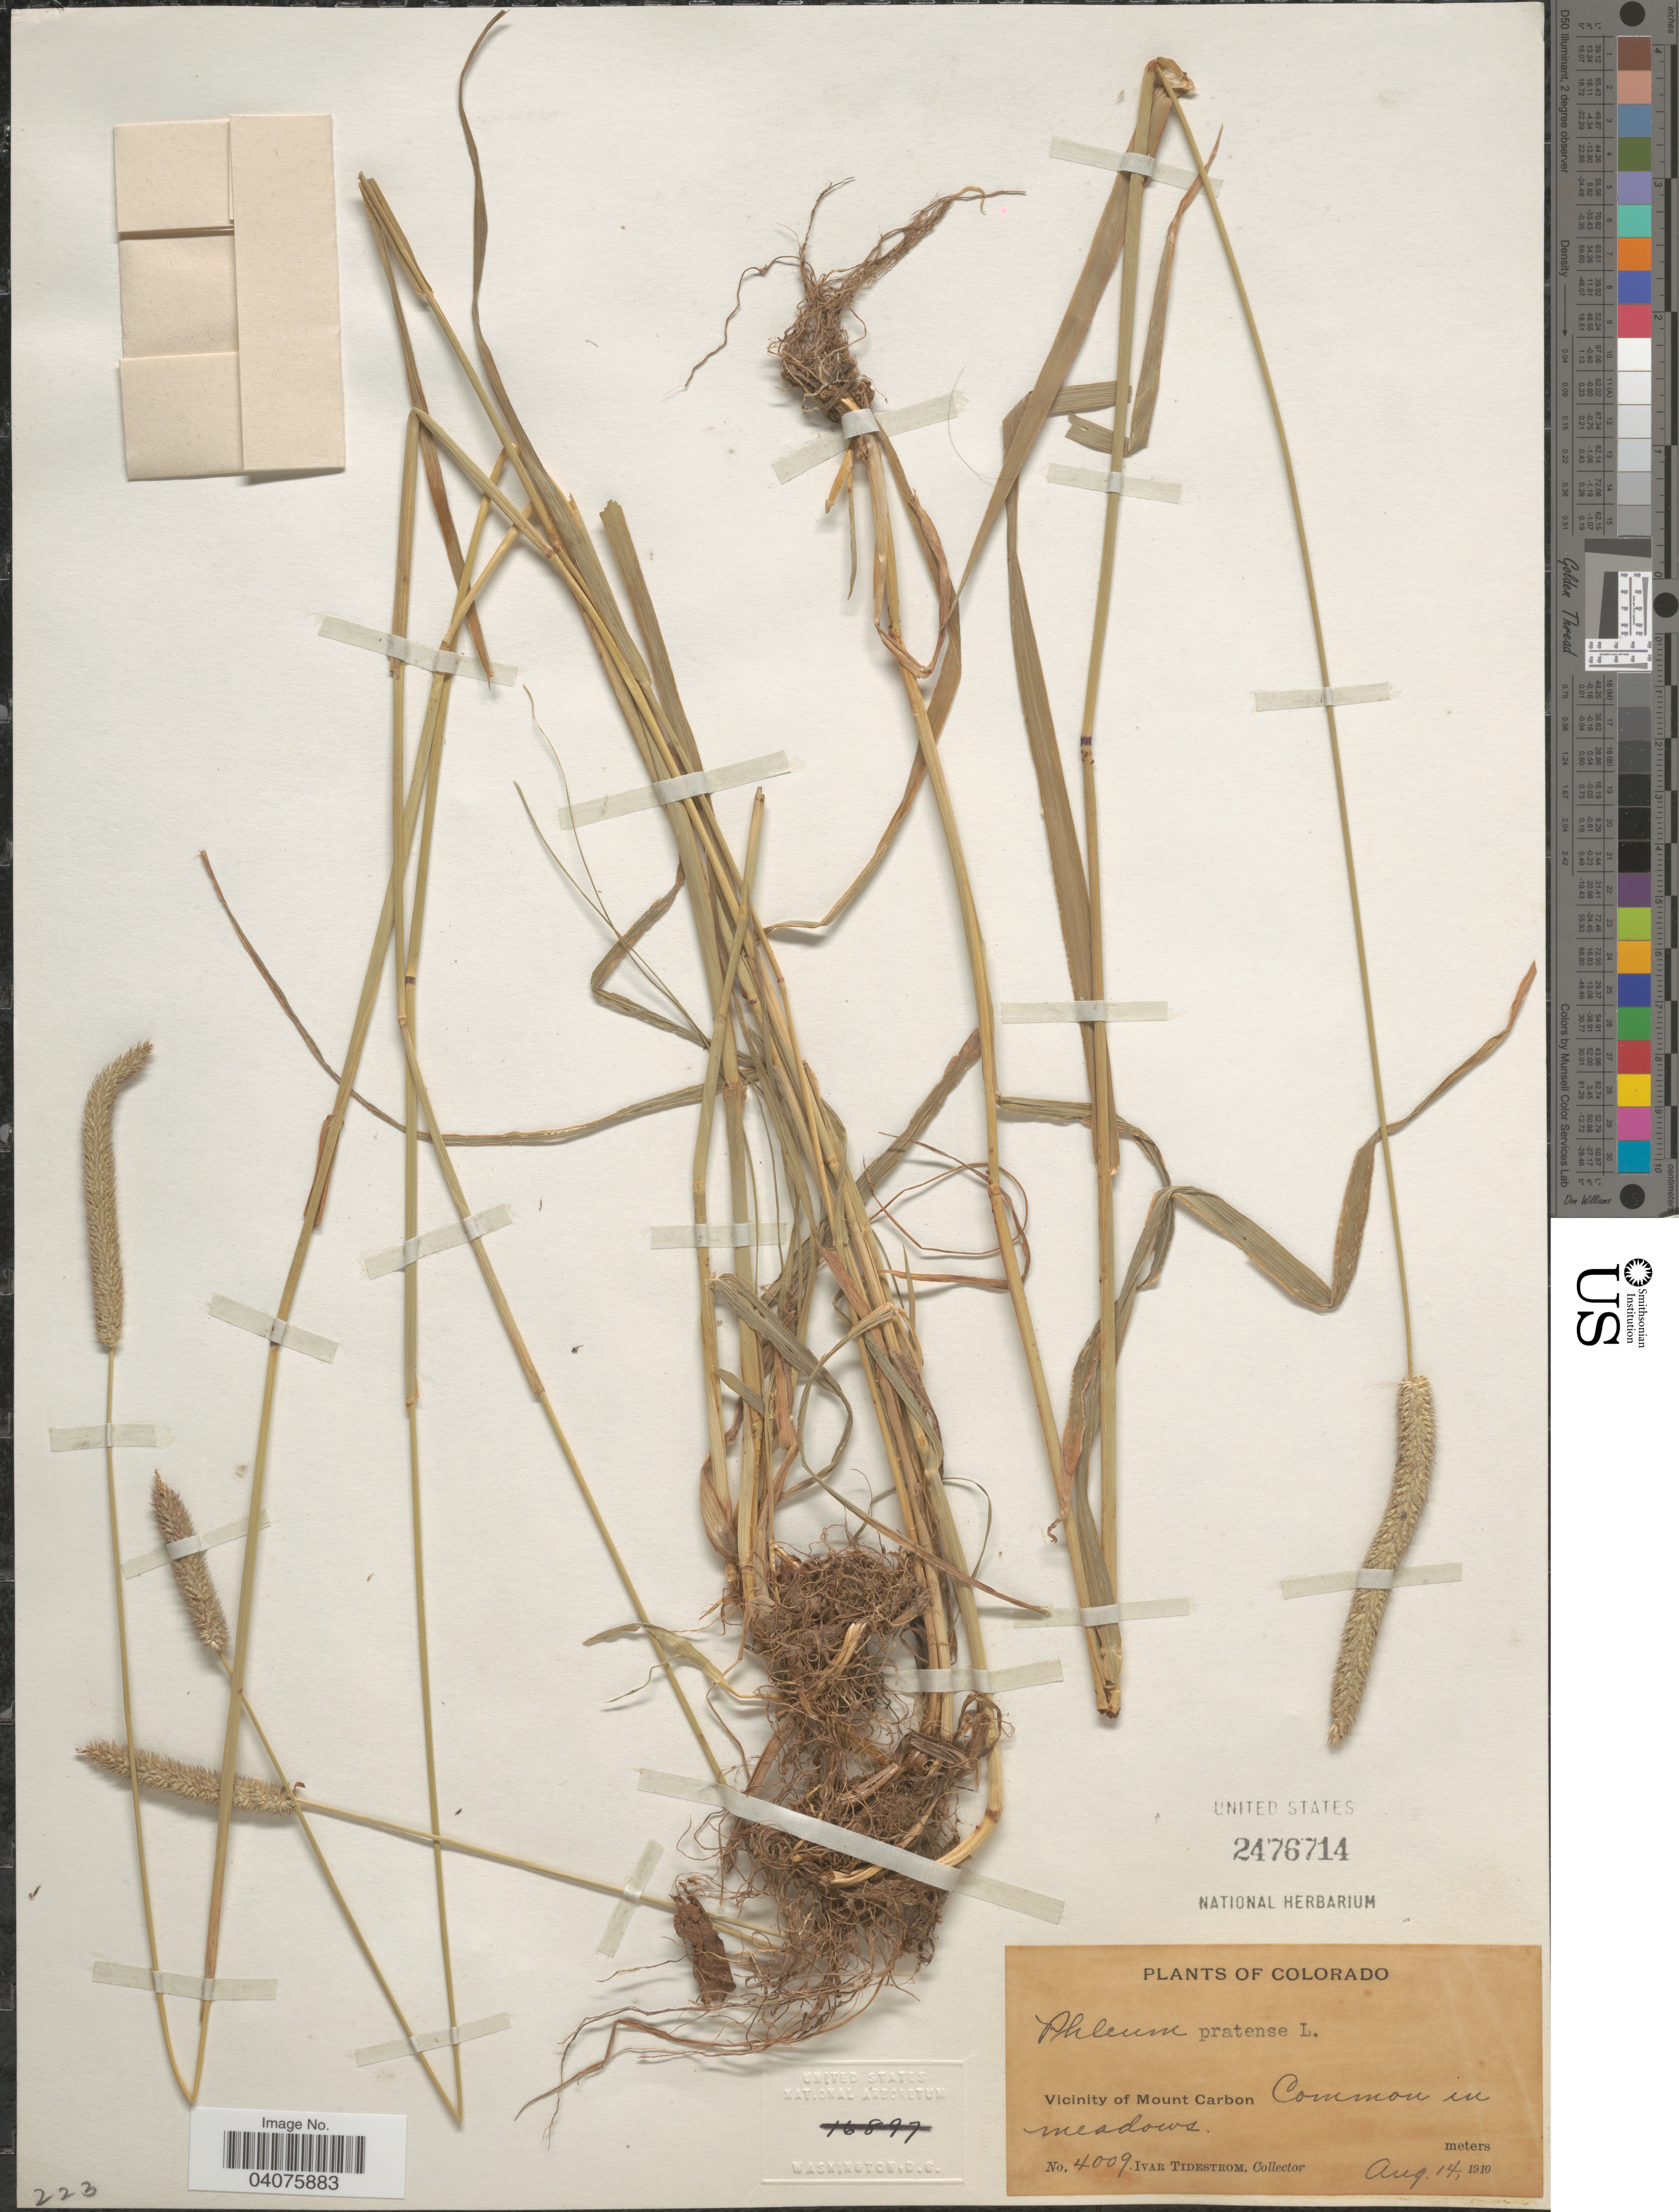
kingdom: Plantae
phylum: Tracheophyta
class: Liliopsida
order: Poales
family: Poaceae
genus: Phleum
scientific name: Phleum pratense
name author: L.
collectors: I. F. Tidestrom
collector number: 4009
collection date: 1910-08-14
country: United States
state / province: Colorado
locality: Vicinity of Mount Carbon. In meadows.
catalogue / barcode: US 2476714